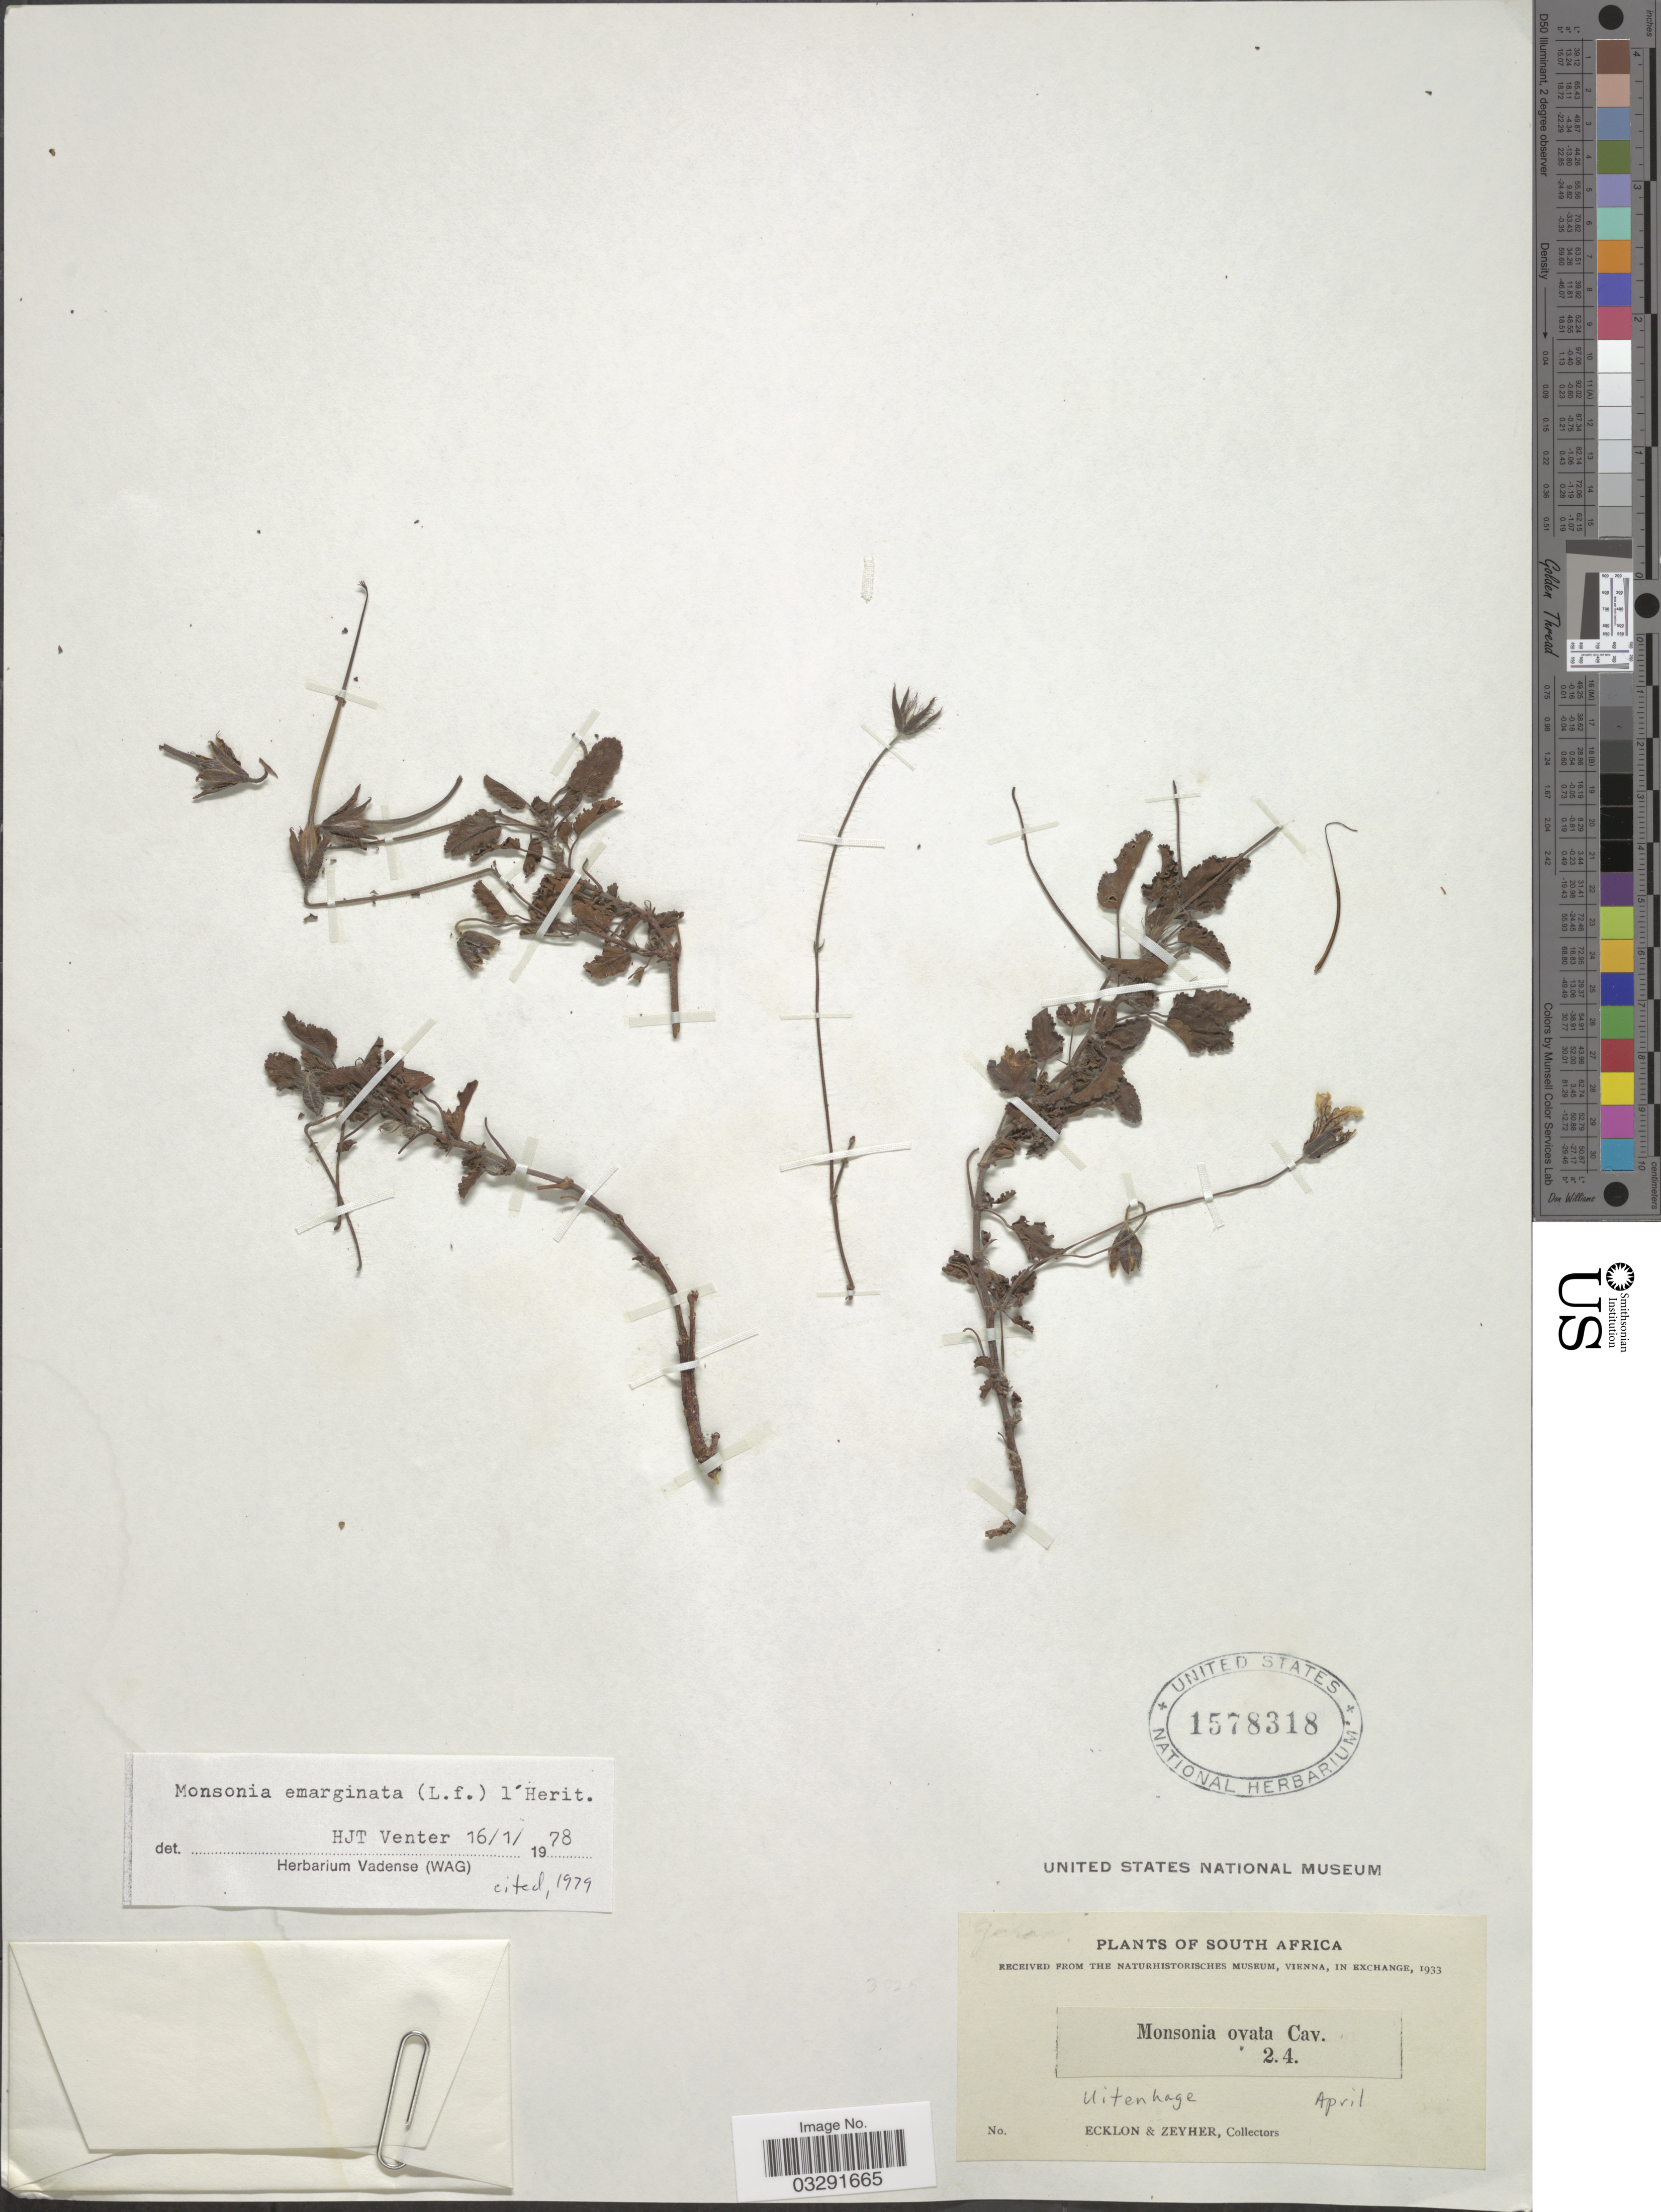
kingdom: Plantae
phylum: Tracheophyta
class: Magnoliopsida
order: Geraniales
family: Geraniaceae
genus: Monsonia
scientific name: Monsonia emarginata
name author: L'Hér.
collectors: -. Ecklon & -. Zeyher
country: South Africa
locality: Uitenhage.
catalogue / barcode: US 1578318